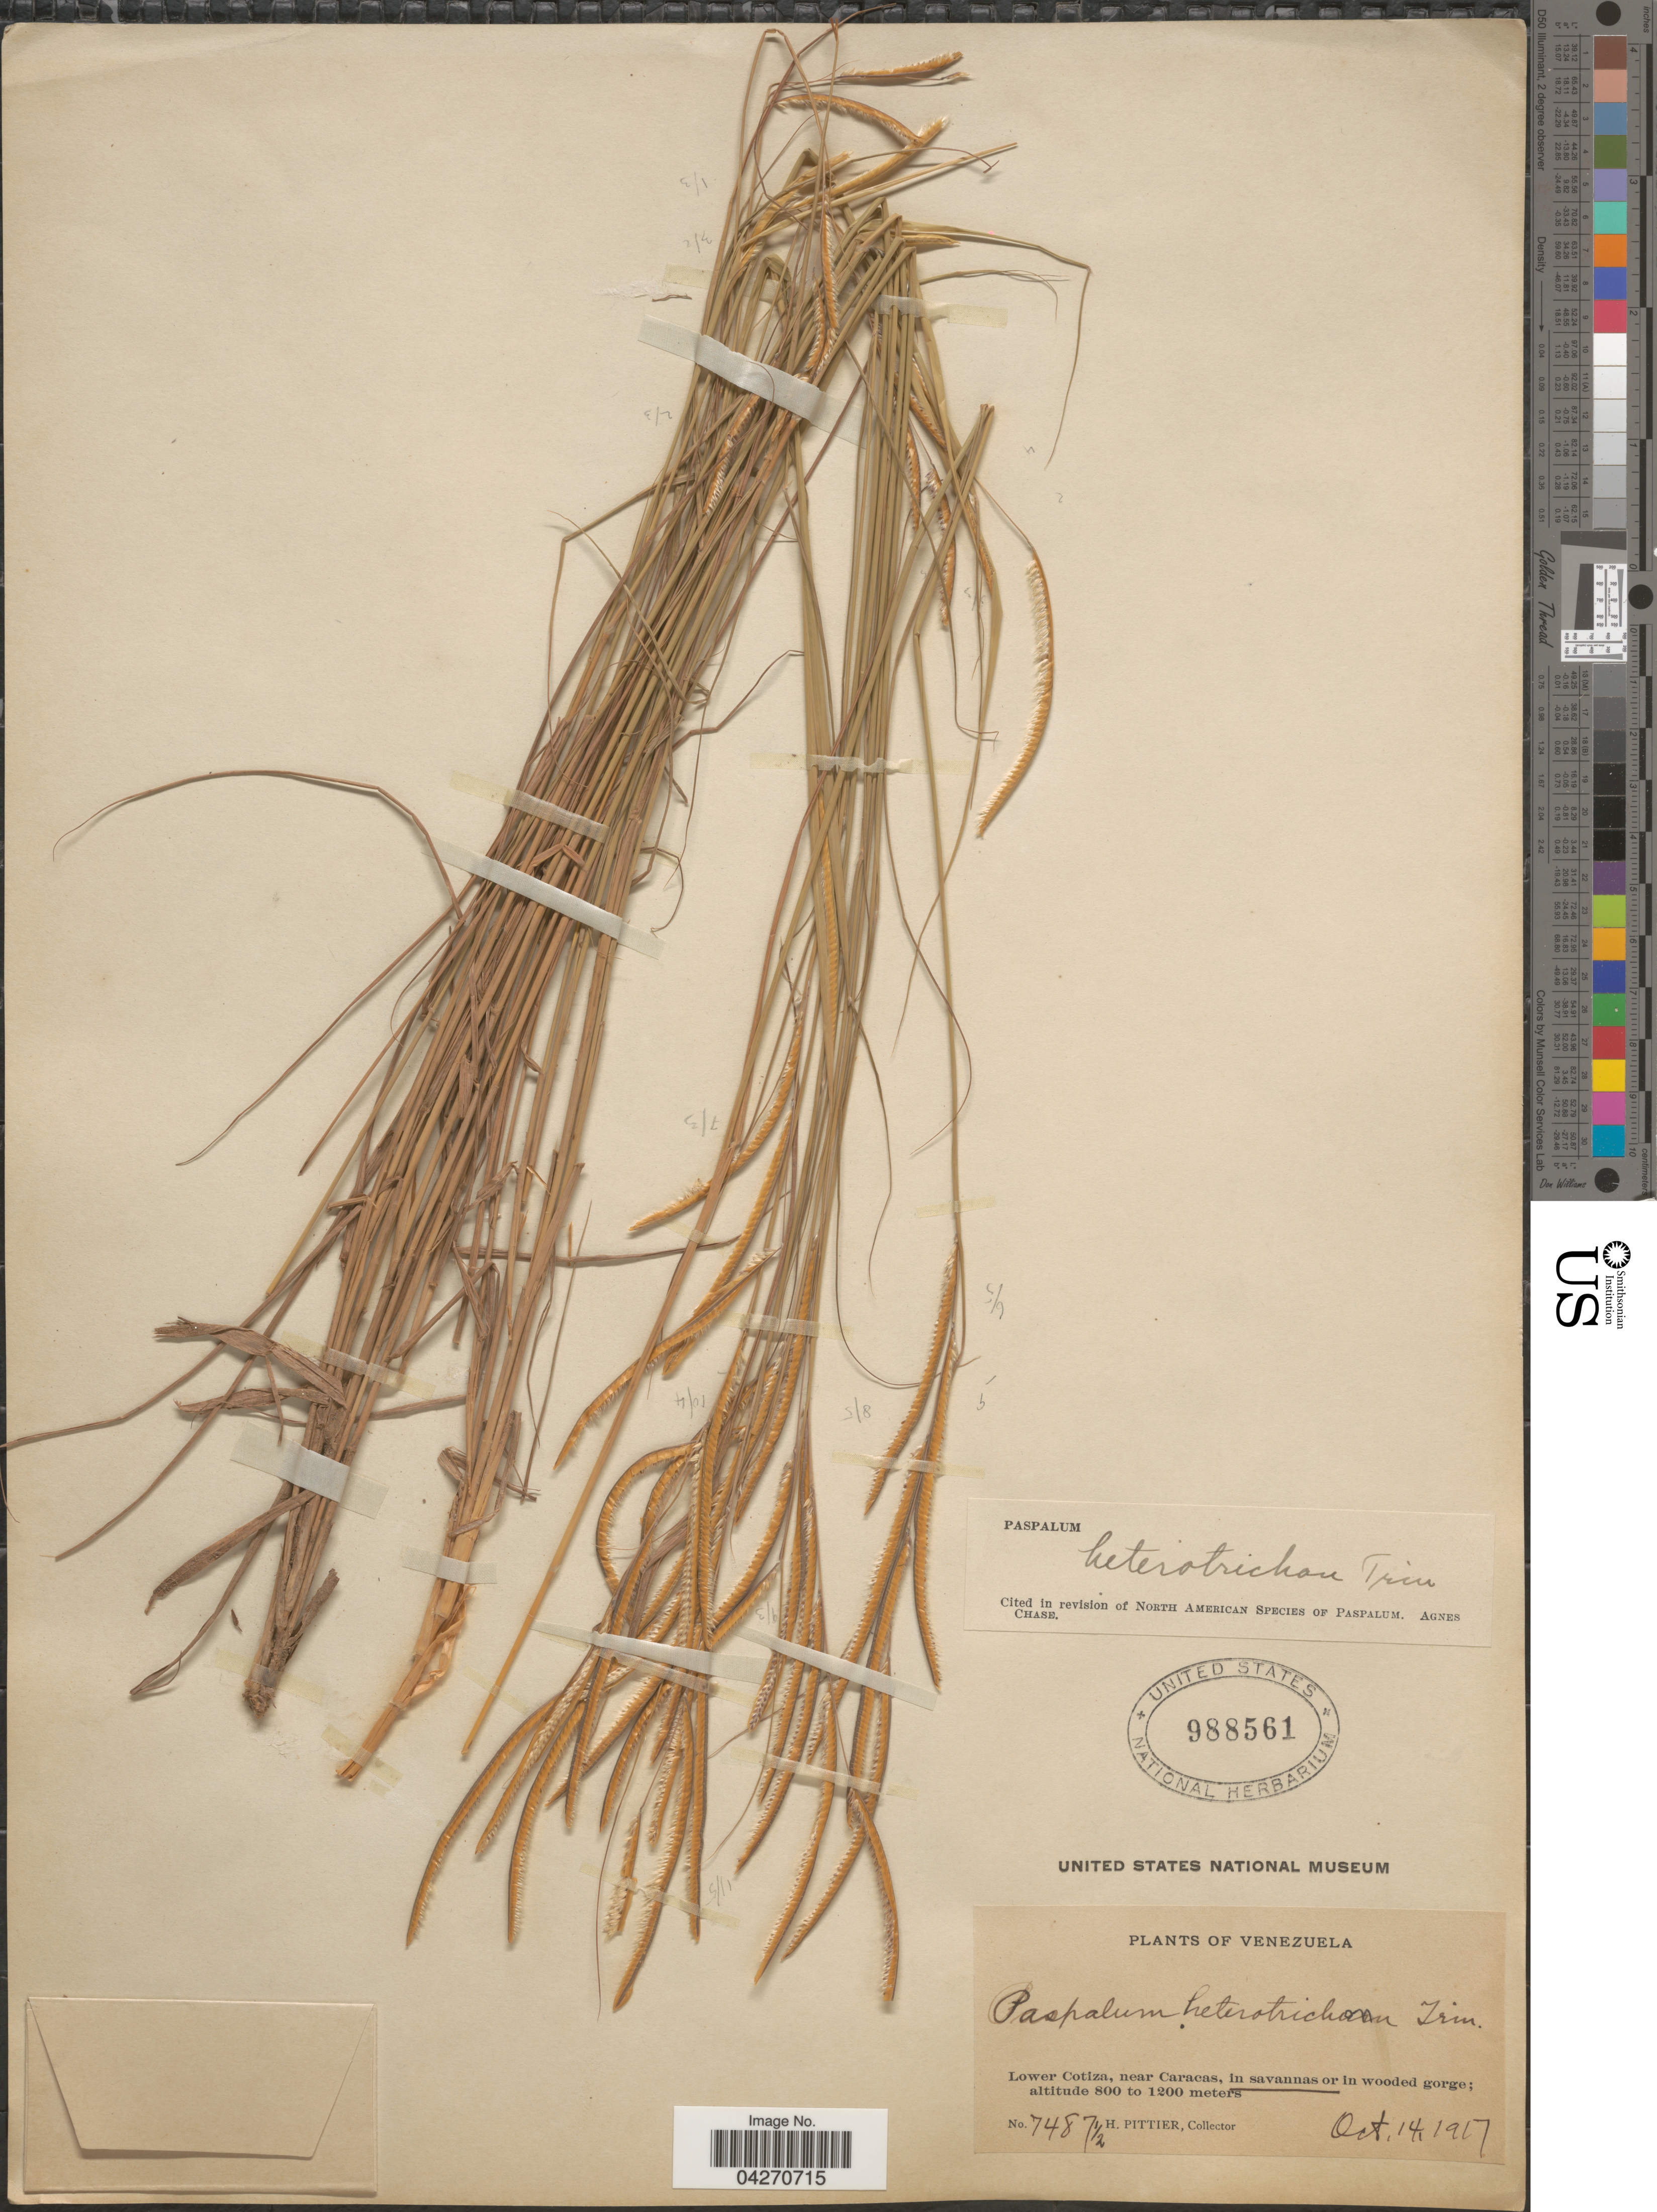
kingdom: Plantae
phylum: Tracheophyta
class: Liliopsida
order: Poales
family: Poaceae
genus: Paspalum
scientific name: Paspalum hererotrichon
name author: Trin.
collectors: H. F. Pittier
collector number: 7487 1/2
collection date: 1917-10-14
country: Venezuela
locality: Lower Cotiza, near Caracas, in savannas or in wooded gorge.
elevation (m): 800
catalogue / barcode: US 988561